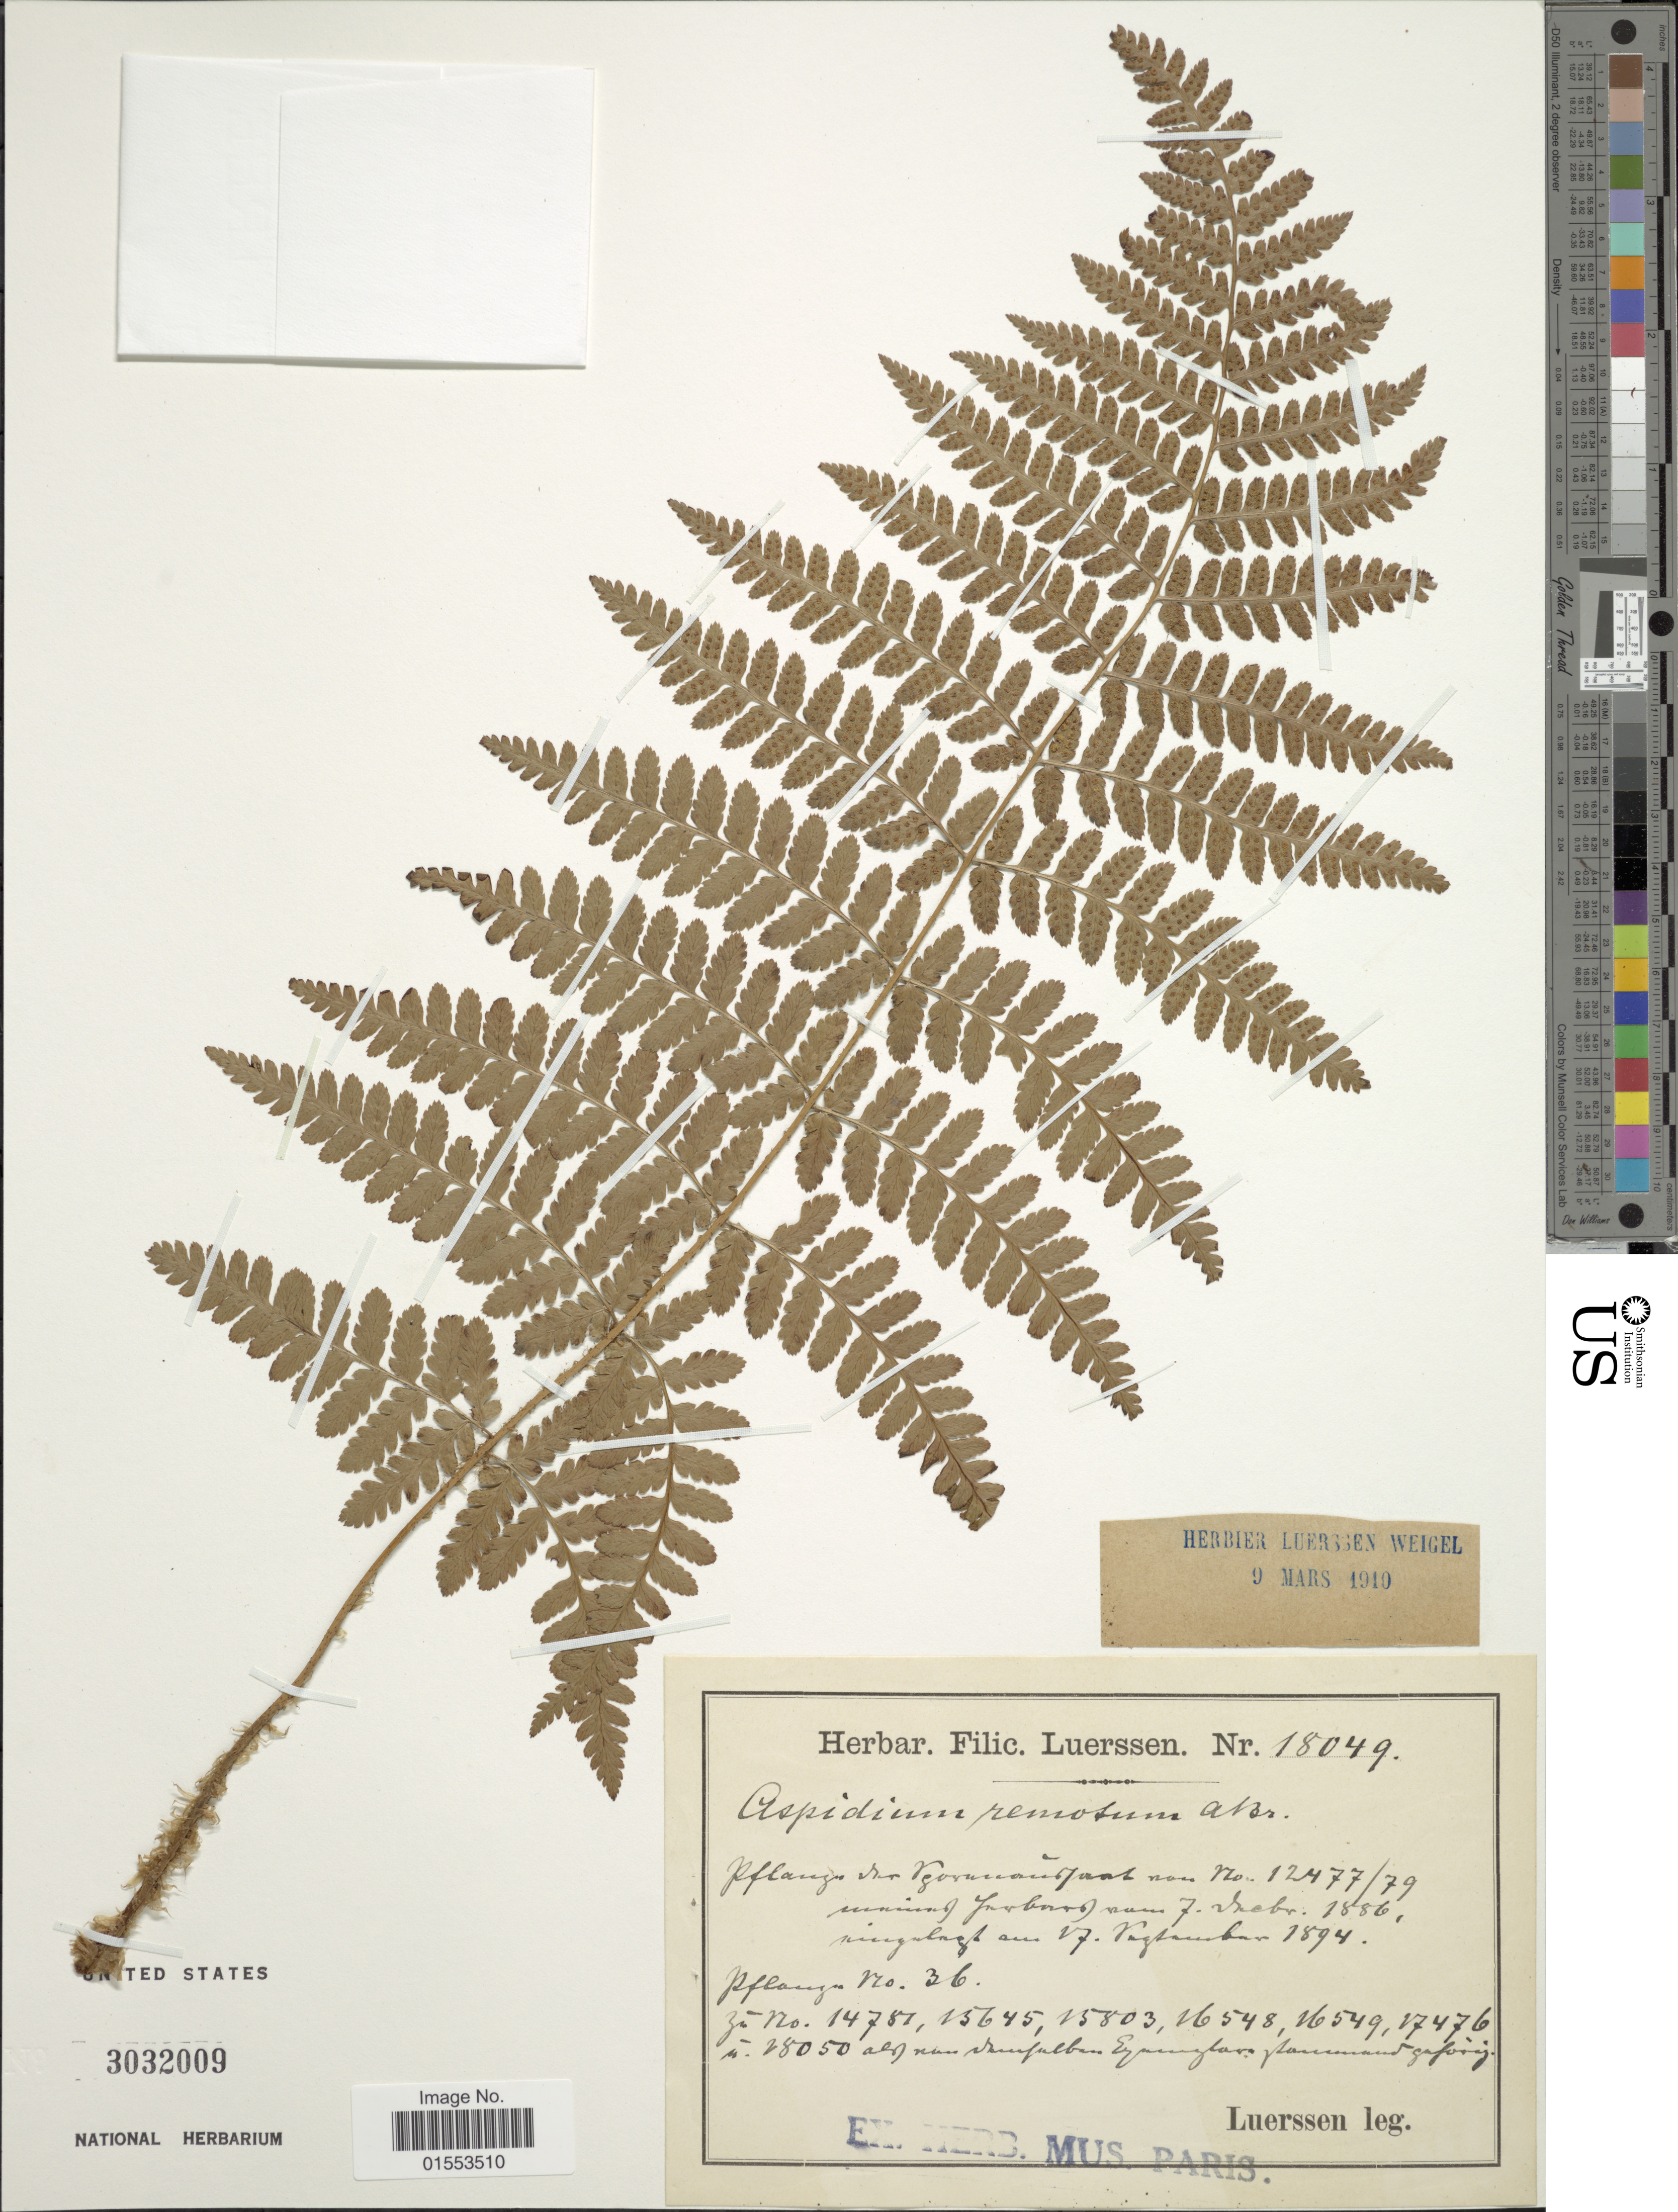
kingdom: Plantae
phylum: Tracheophyta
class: Polypodiopsida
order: Polypodiales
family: Dryopteridaceae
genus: Dryopteris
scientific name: Dryopteris remota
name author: (A. Braun) Hayek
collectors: C. Luerssen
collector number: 18049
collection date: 1886-12-07/1894-11-17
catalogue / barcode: US 3032009